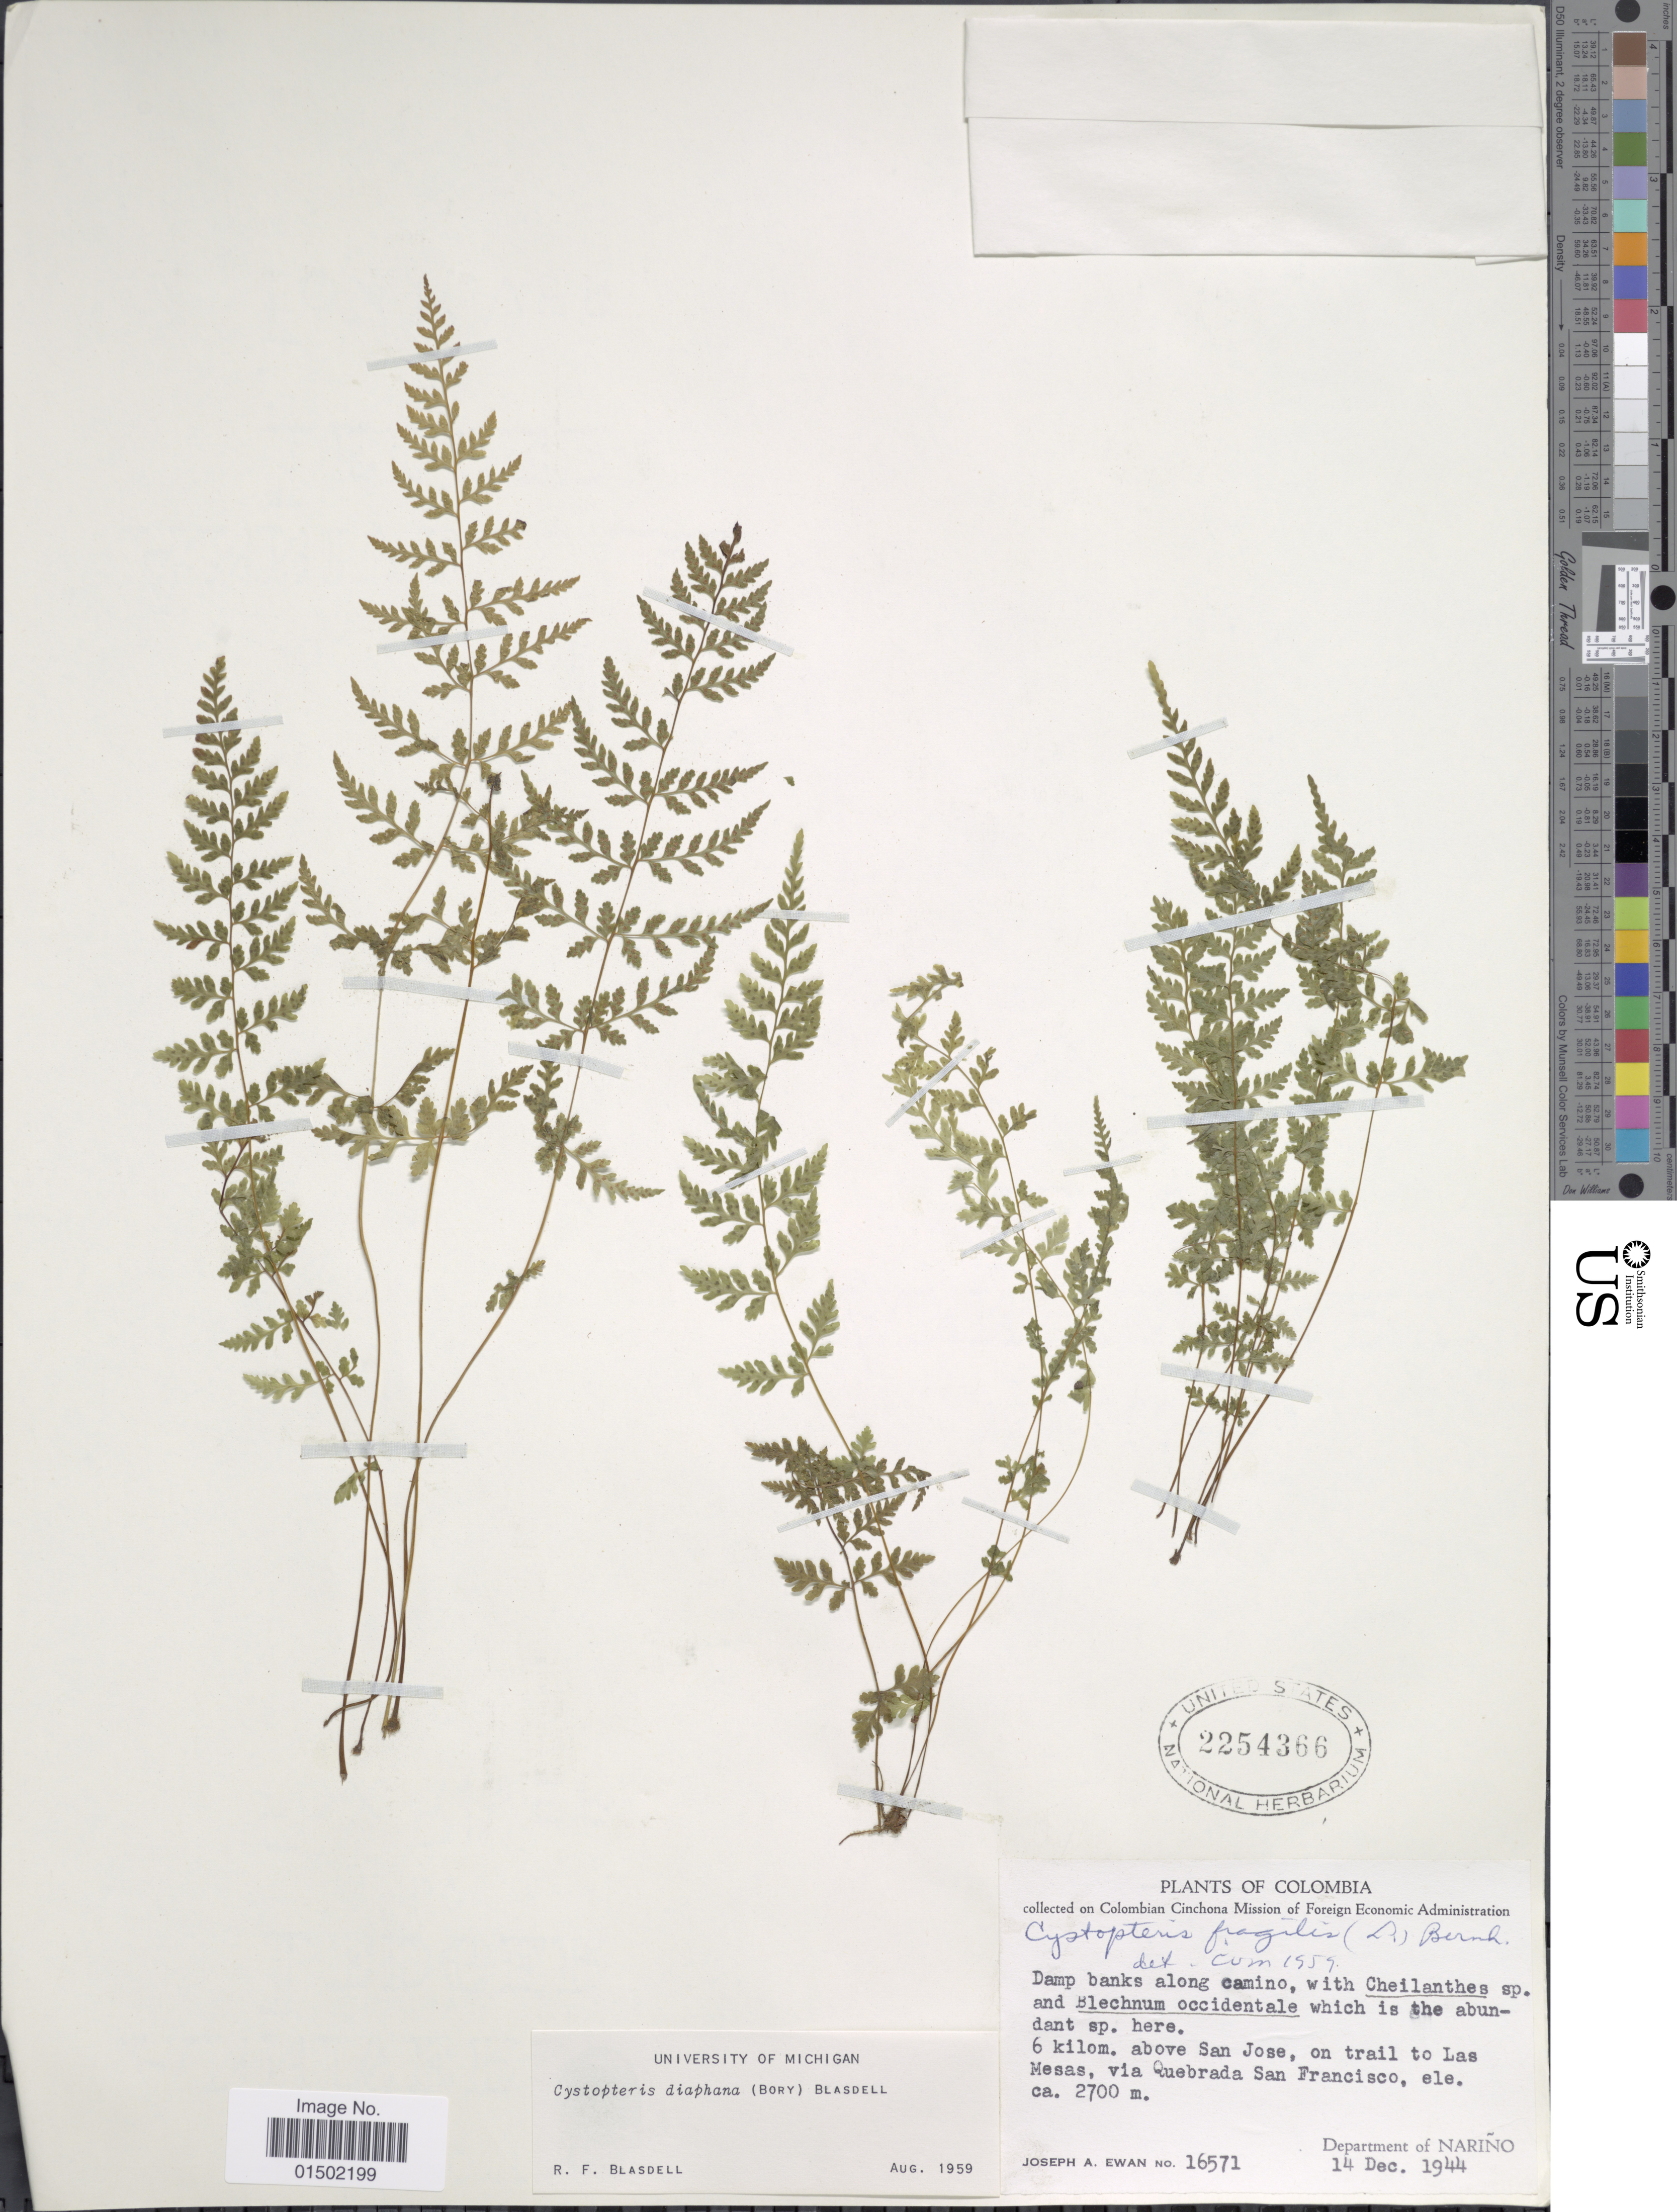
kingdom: Plantae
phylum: Tracheophyta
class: Polypodiopsida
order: Polypodiales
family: Cystopteridaceae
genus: Cystopteris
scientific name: Cystopteris diaphana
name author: (Bory) Blasdell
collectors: J. A. Ewan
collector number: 16571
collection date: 1944-12-14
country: Colombia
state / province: Nariño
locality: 6 kilom. above San Jose, on trail to Las Mesas, via Quebrada San Francisco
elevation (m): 2700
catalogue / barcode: US 2254366